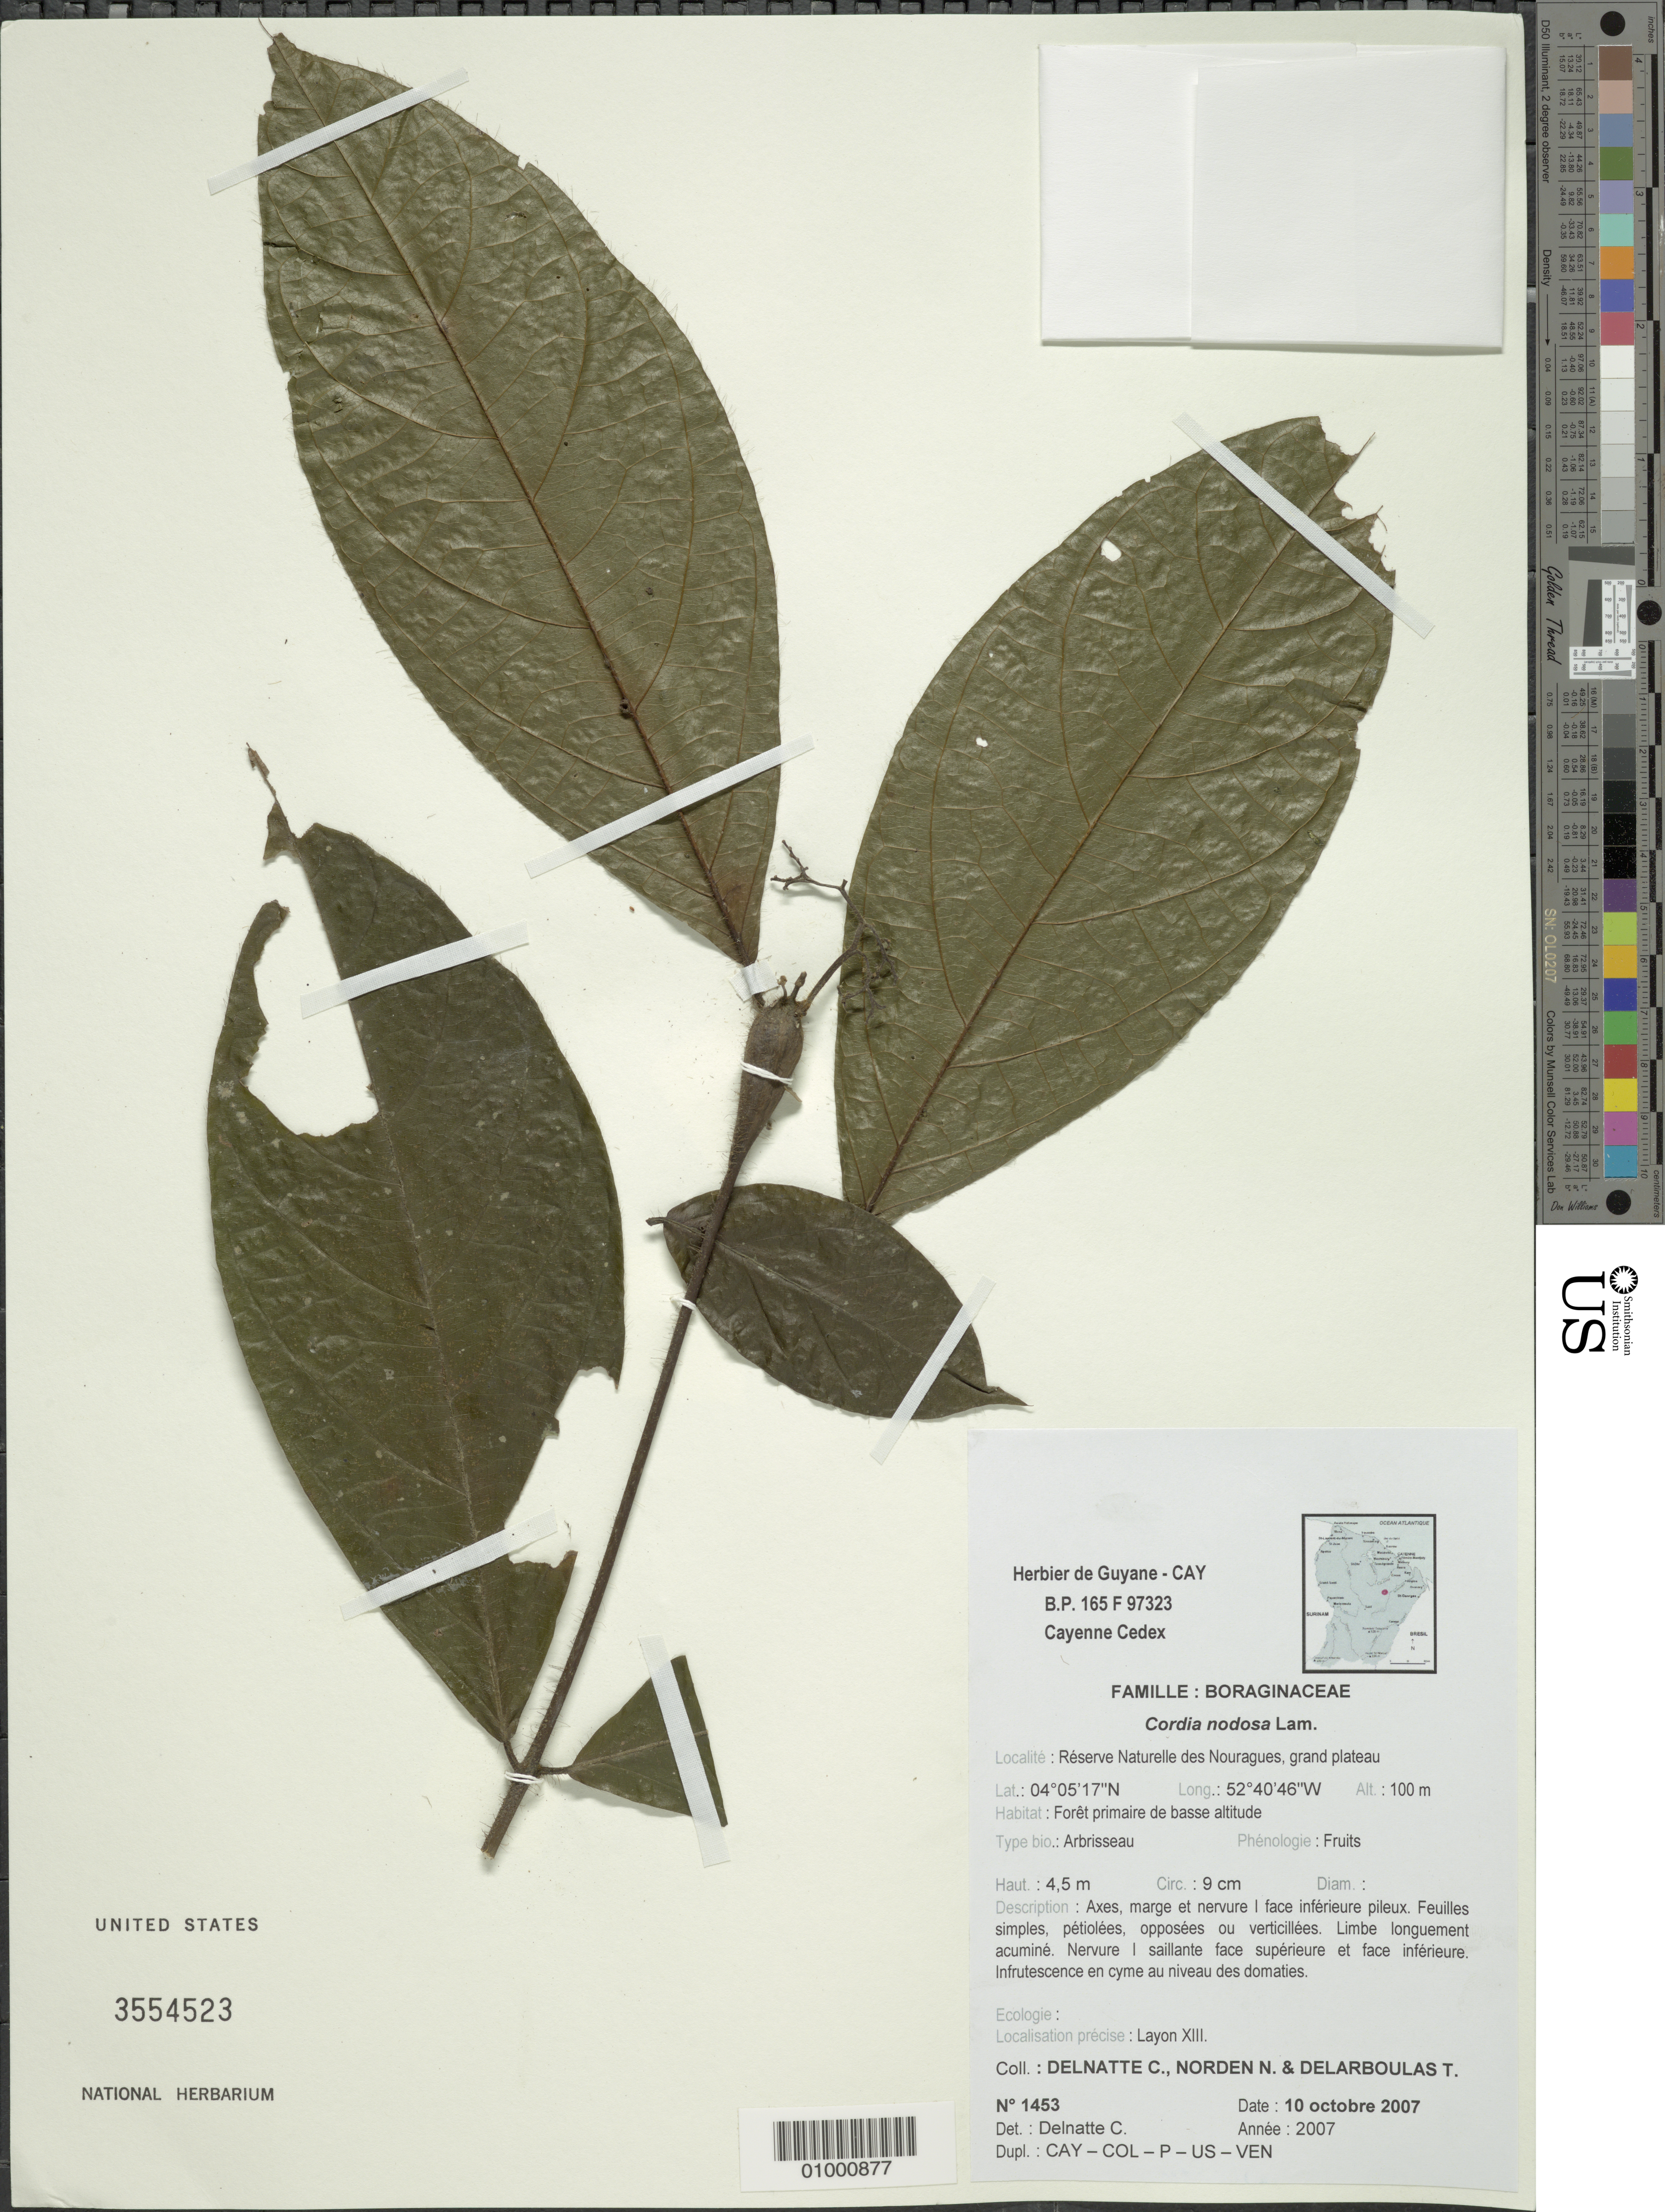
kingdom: Plantae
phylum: Tracheophyta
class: Magnoliopsida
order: Boraginales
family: Cordiaceae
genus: Cordia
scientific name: Cordia nodosa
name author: Lam.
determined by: Delnatte, C.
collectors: C. Delnatte, N. Norden & T. Delarboulas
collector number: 1453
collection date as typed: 10-Oct-07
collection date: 2007-10-10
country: French Guiana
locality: Reserve Naturelle des Nouragues, grand plateau, Layon XIII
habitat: Foret primaire de basse altitude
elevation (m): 100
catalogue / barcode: US 3554523